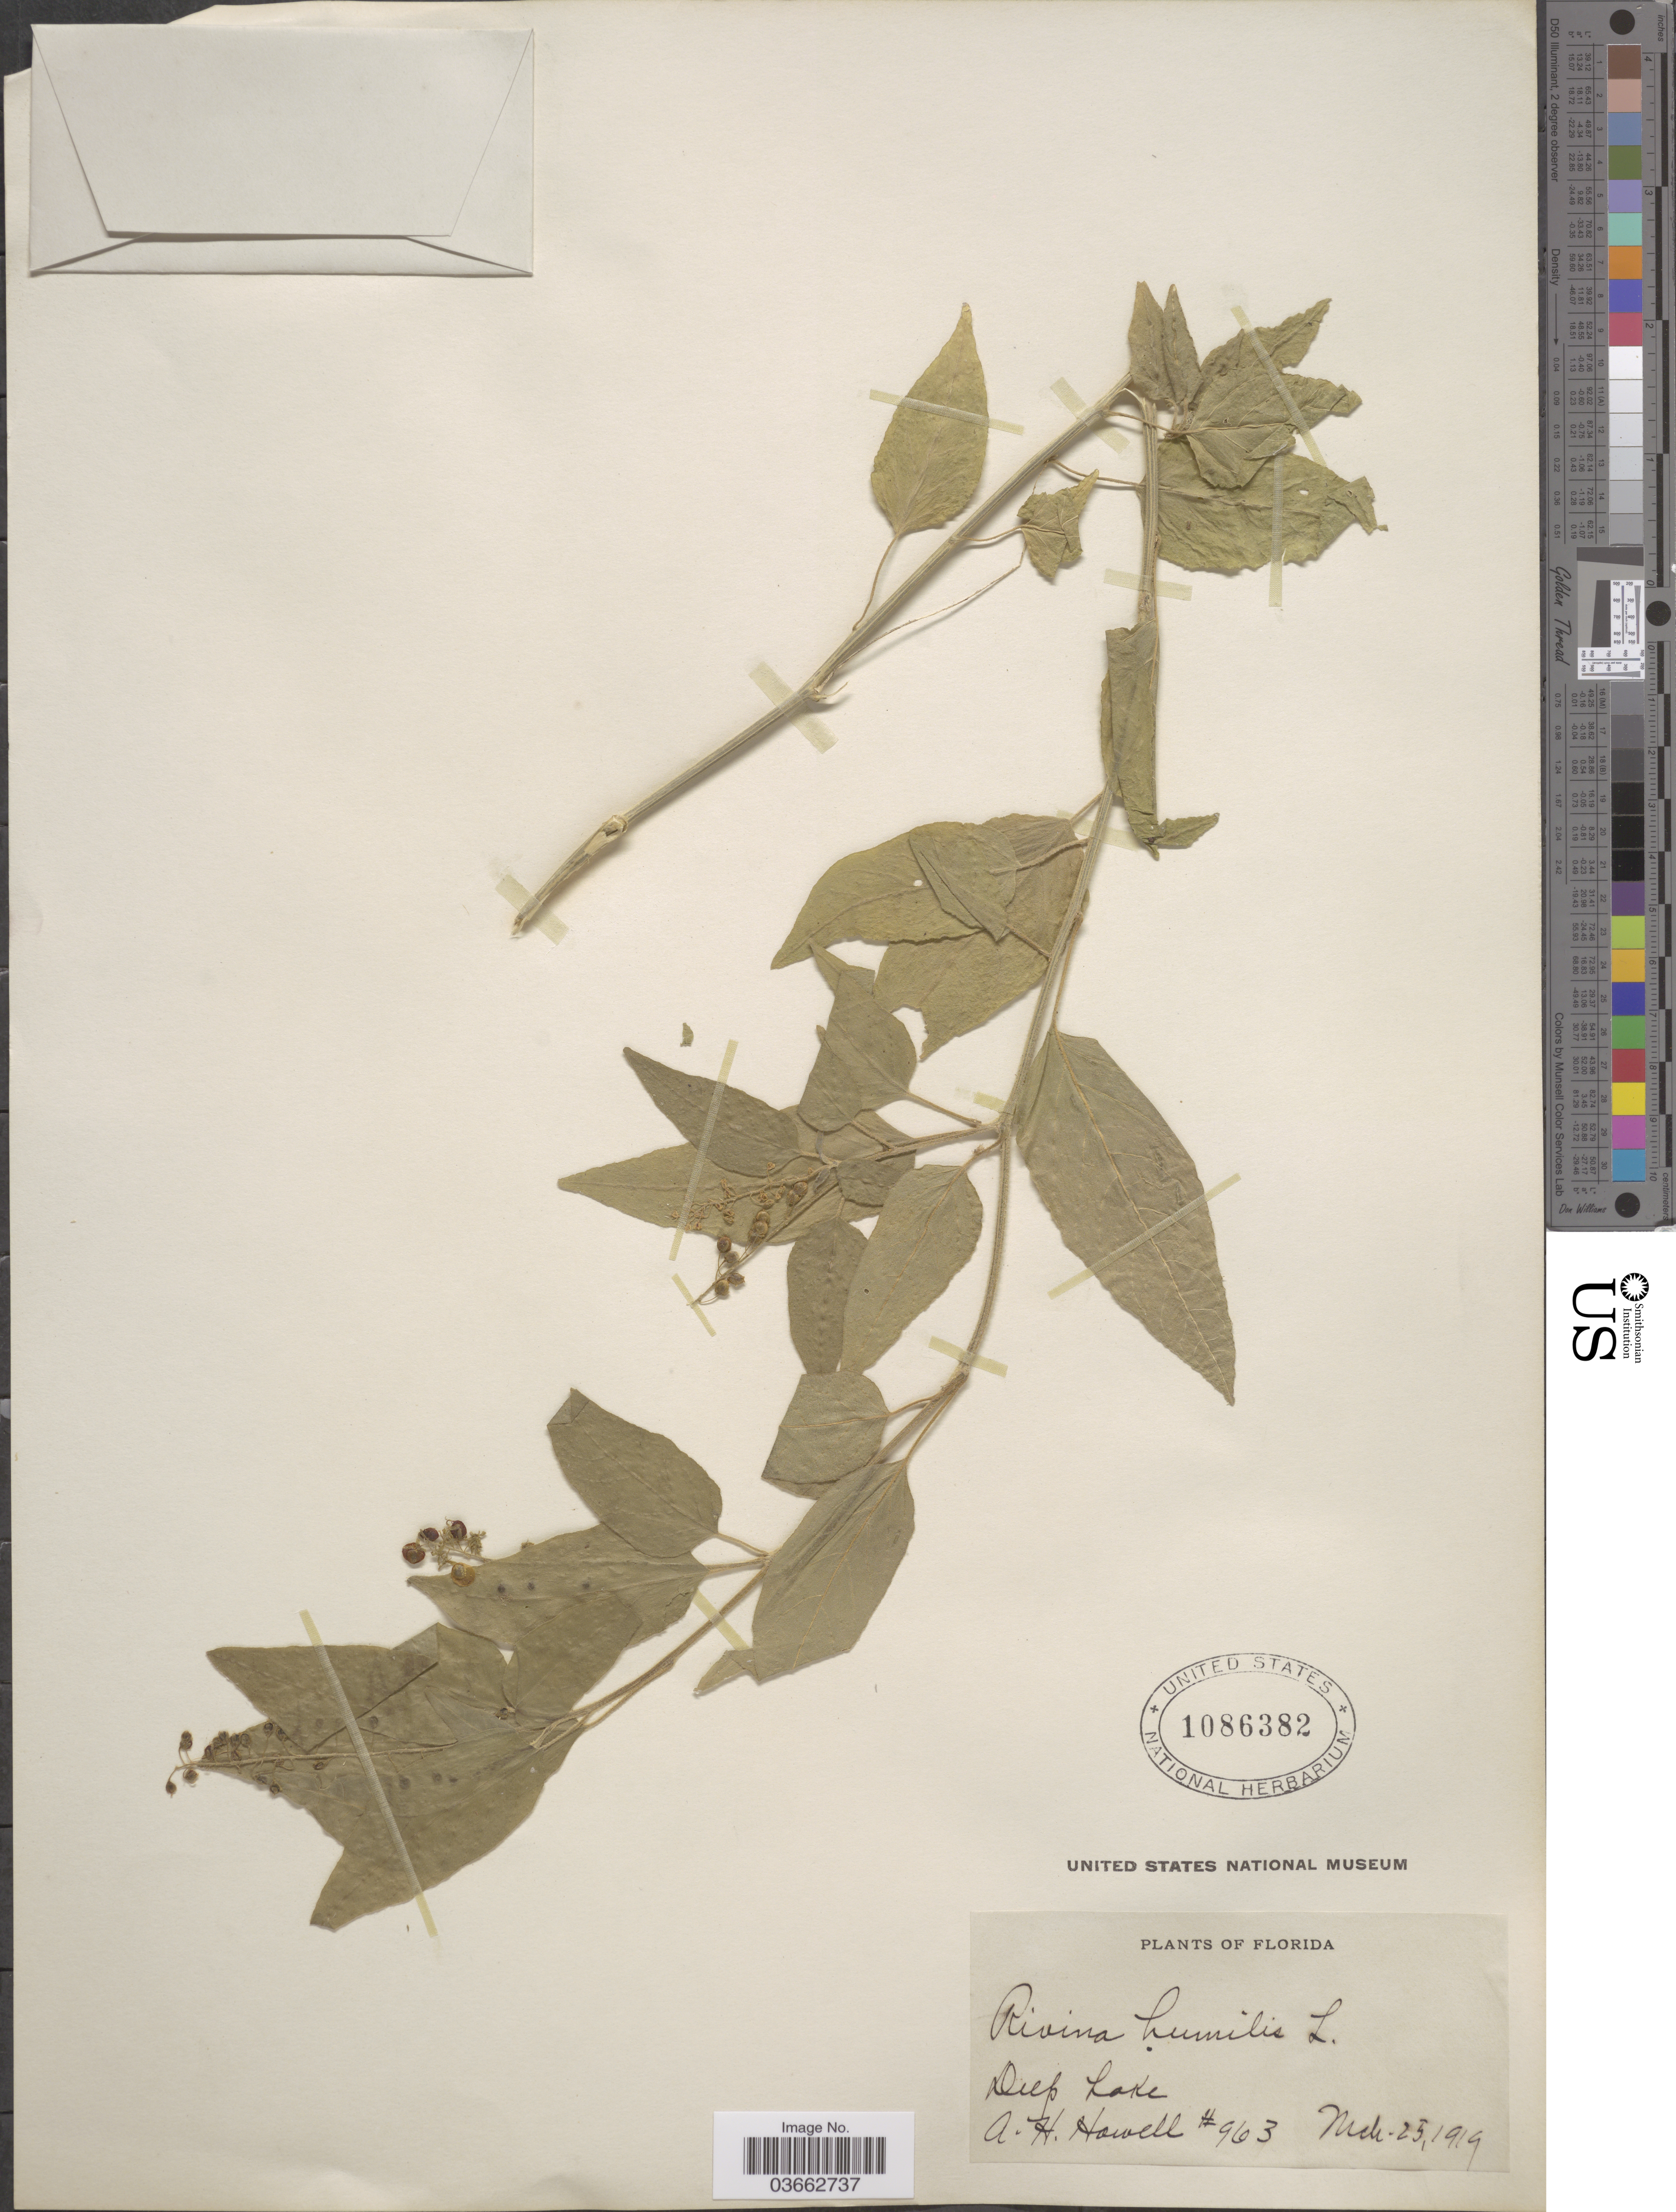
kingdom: Plantae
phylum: Tracheophyta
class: Magnoliopsida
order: Caryophyllales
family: Phytolaccaceae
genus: Rivina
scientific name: Rivina humilis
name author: L.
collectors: A. Howell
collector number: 963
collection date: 1919-03-25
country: United States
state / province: Florida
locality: Deep Lake.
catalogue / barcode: US 1086382